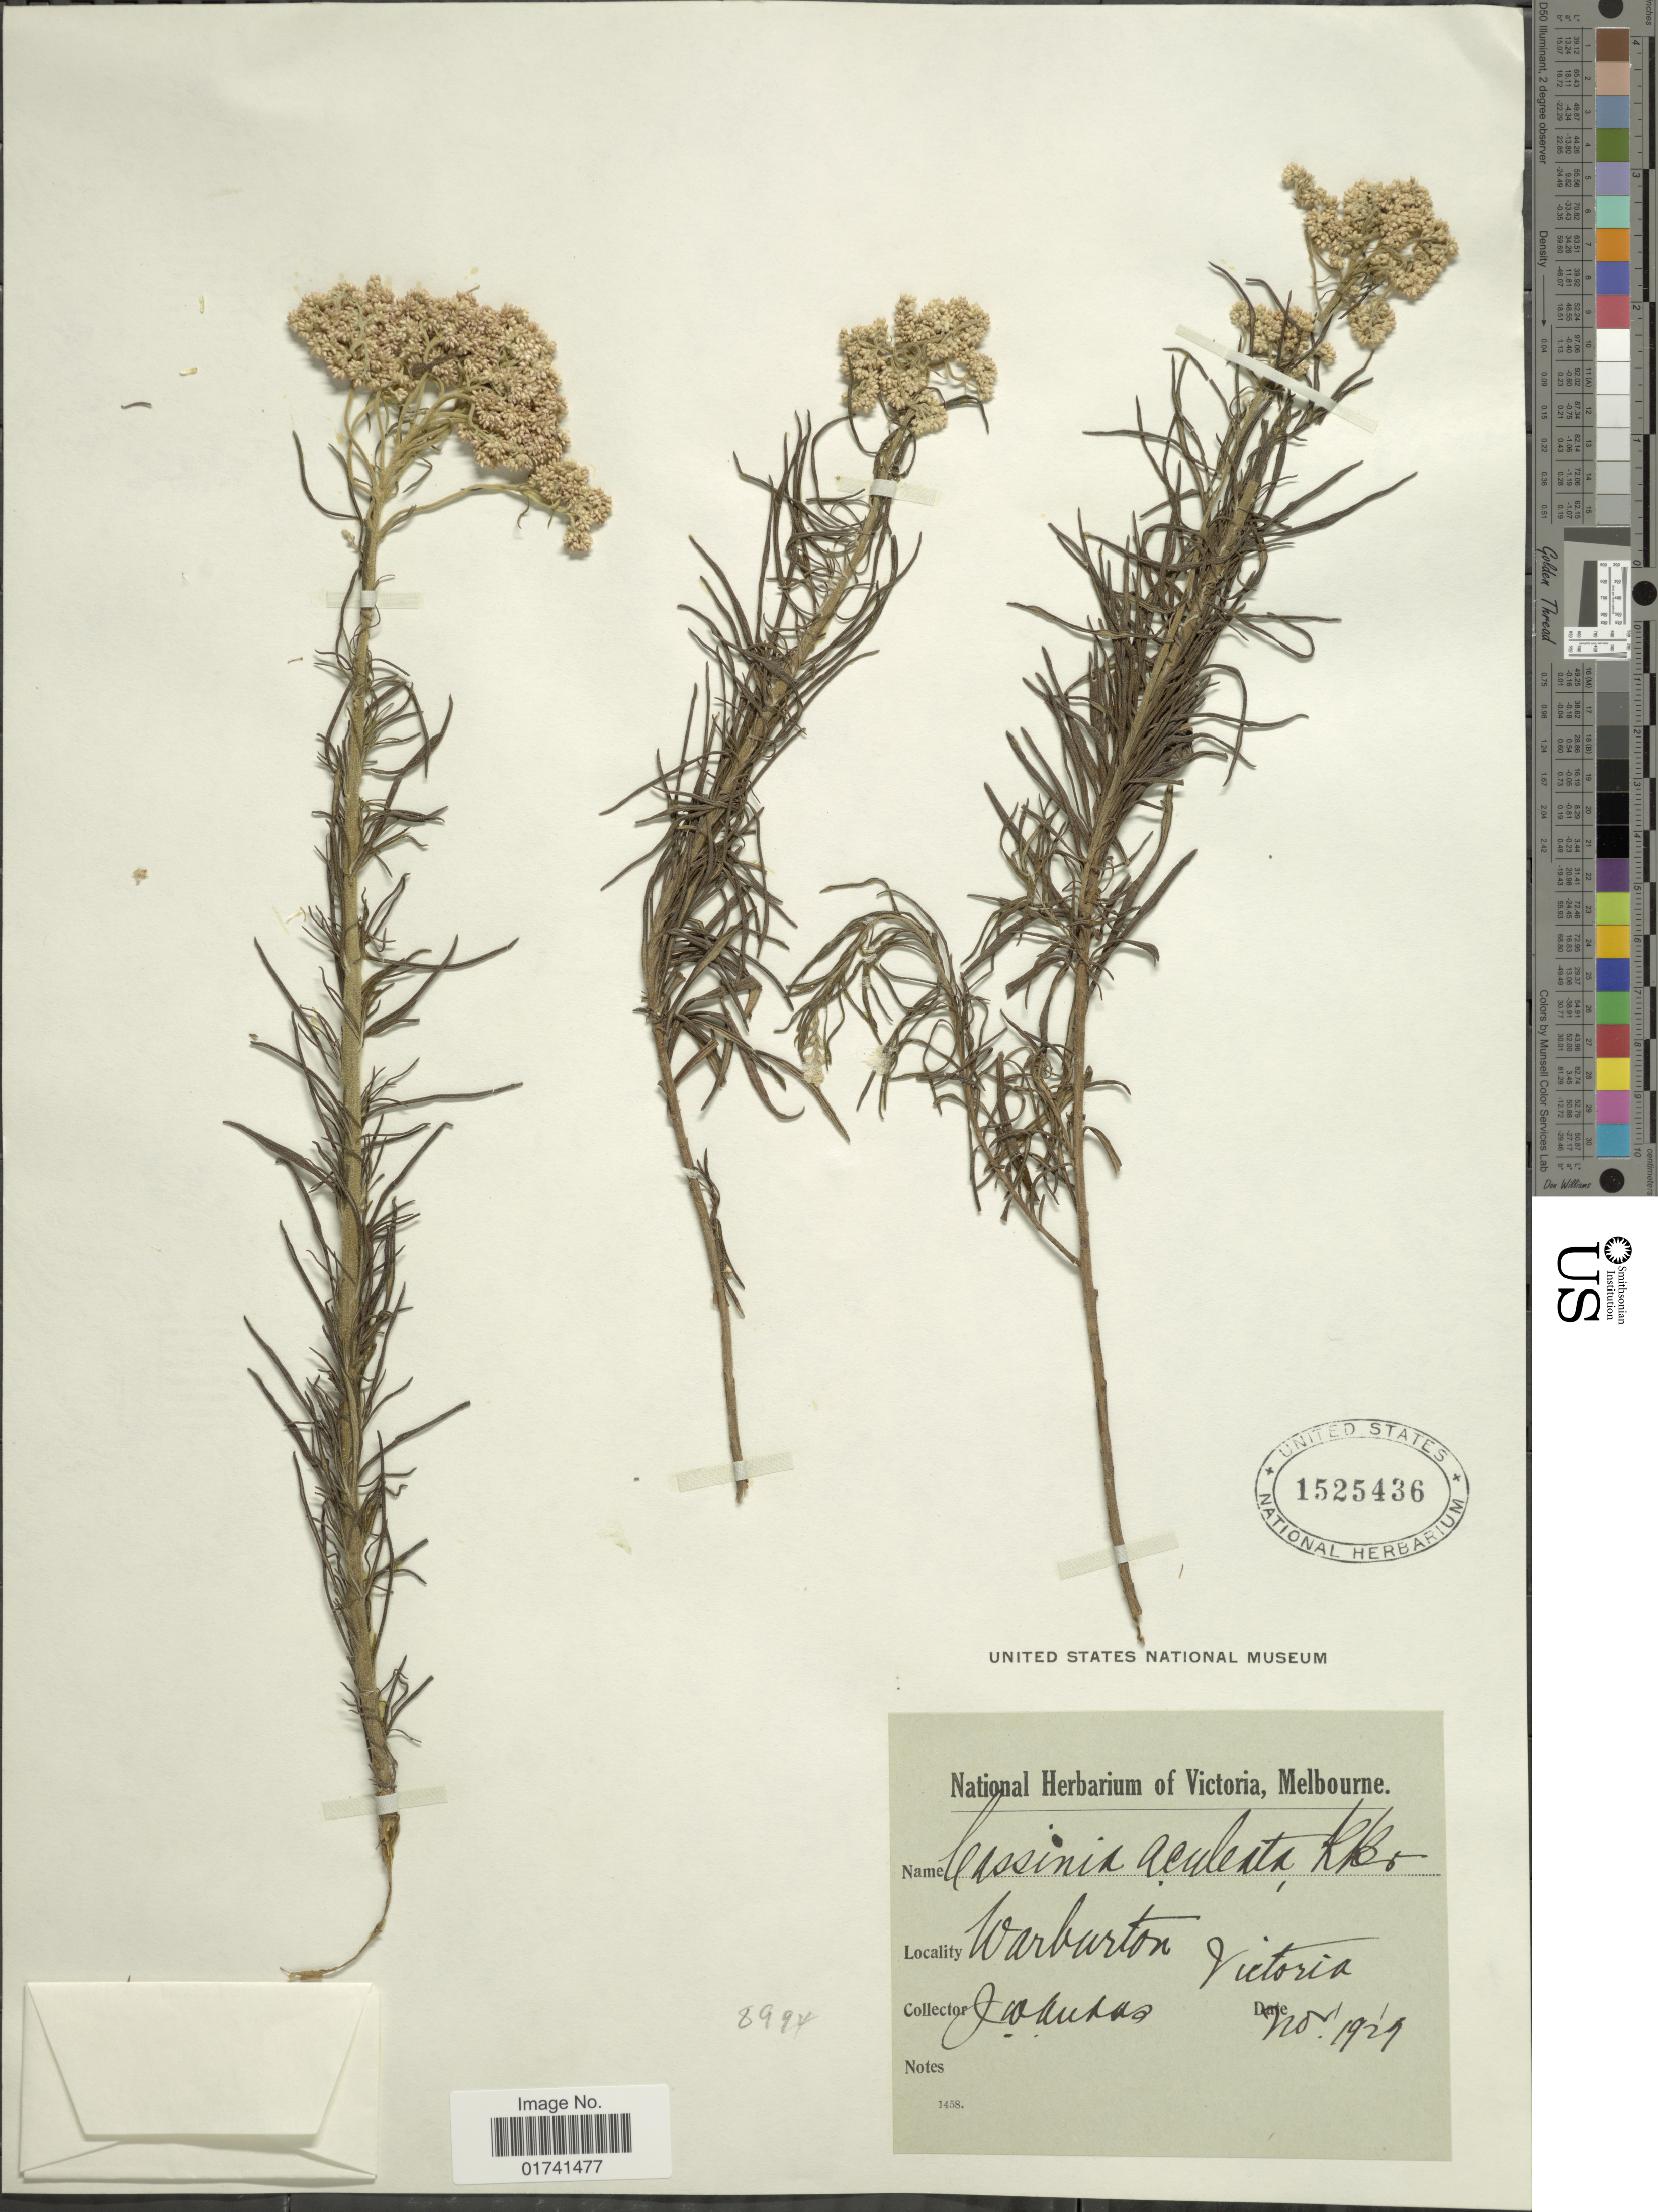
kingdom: Plantae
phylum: Tracheophyta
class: Magnoliopsida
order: Asterales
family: Asteraceae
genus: Cassinia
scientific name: Cassinia aculeata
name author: (Labill.) R. Br.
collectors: J. Audas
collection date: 1929-11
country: Australia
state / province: Victoria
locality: Warburton, Victoria.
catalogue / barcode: US 1525436